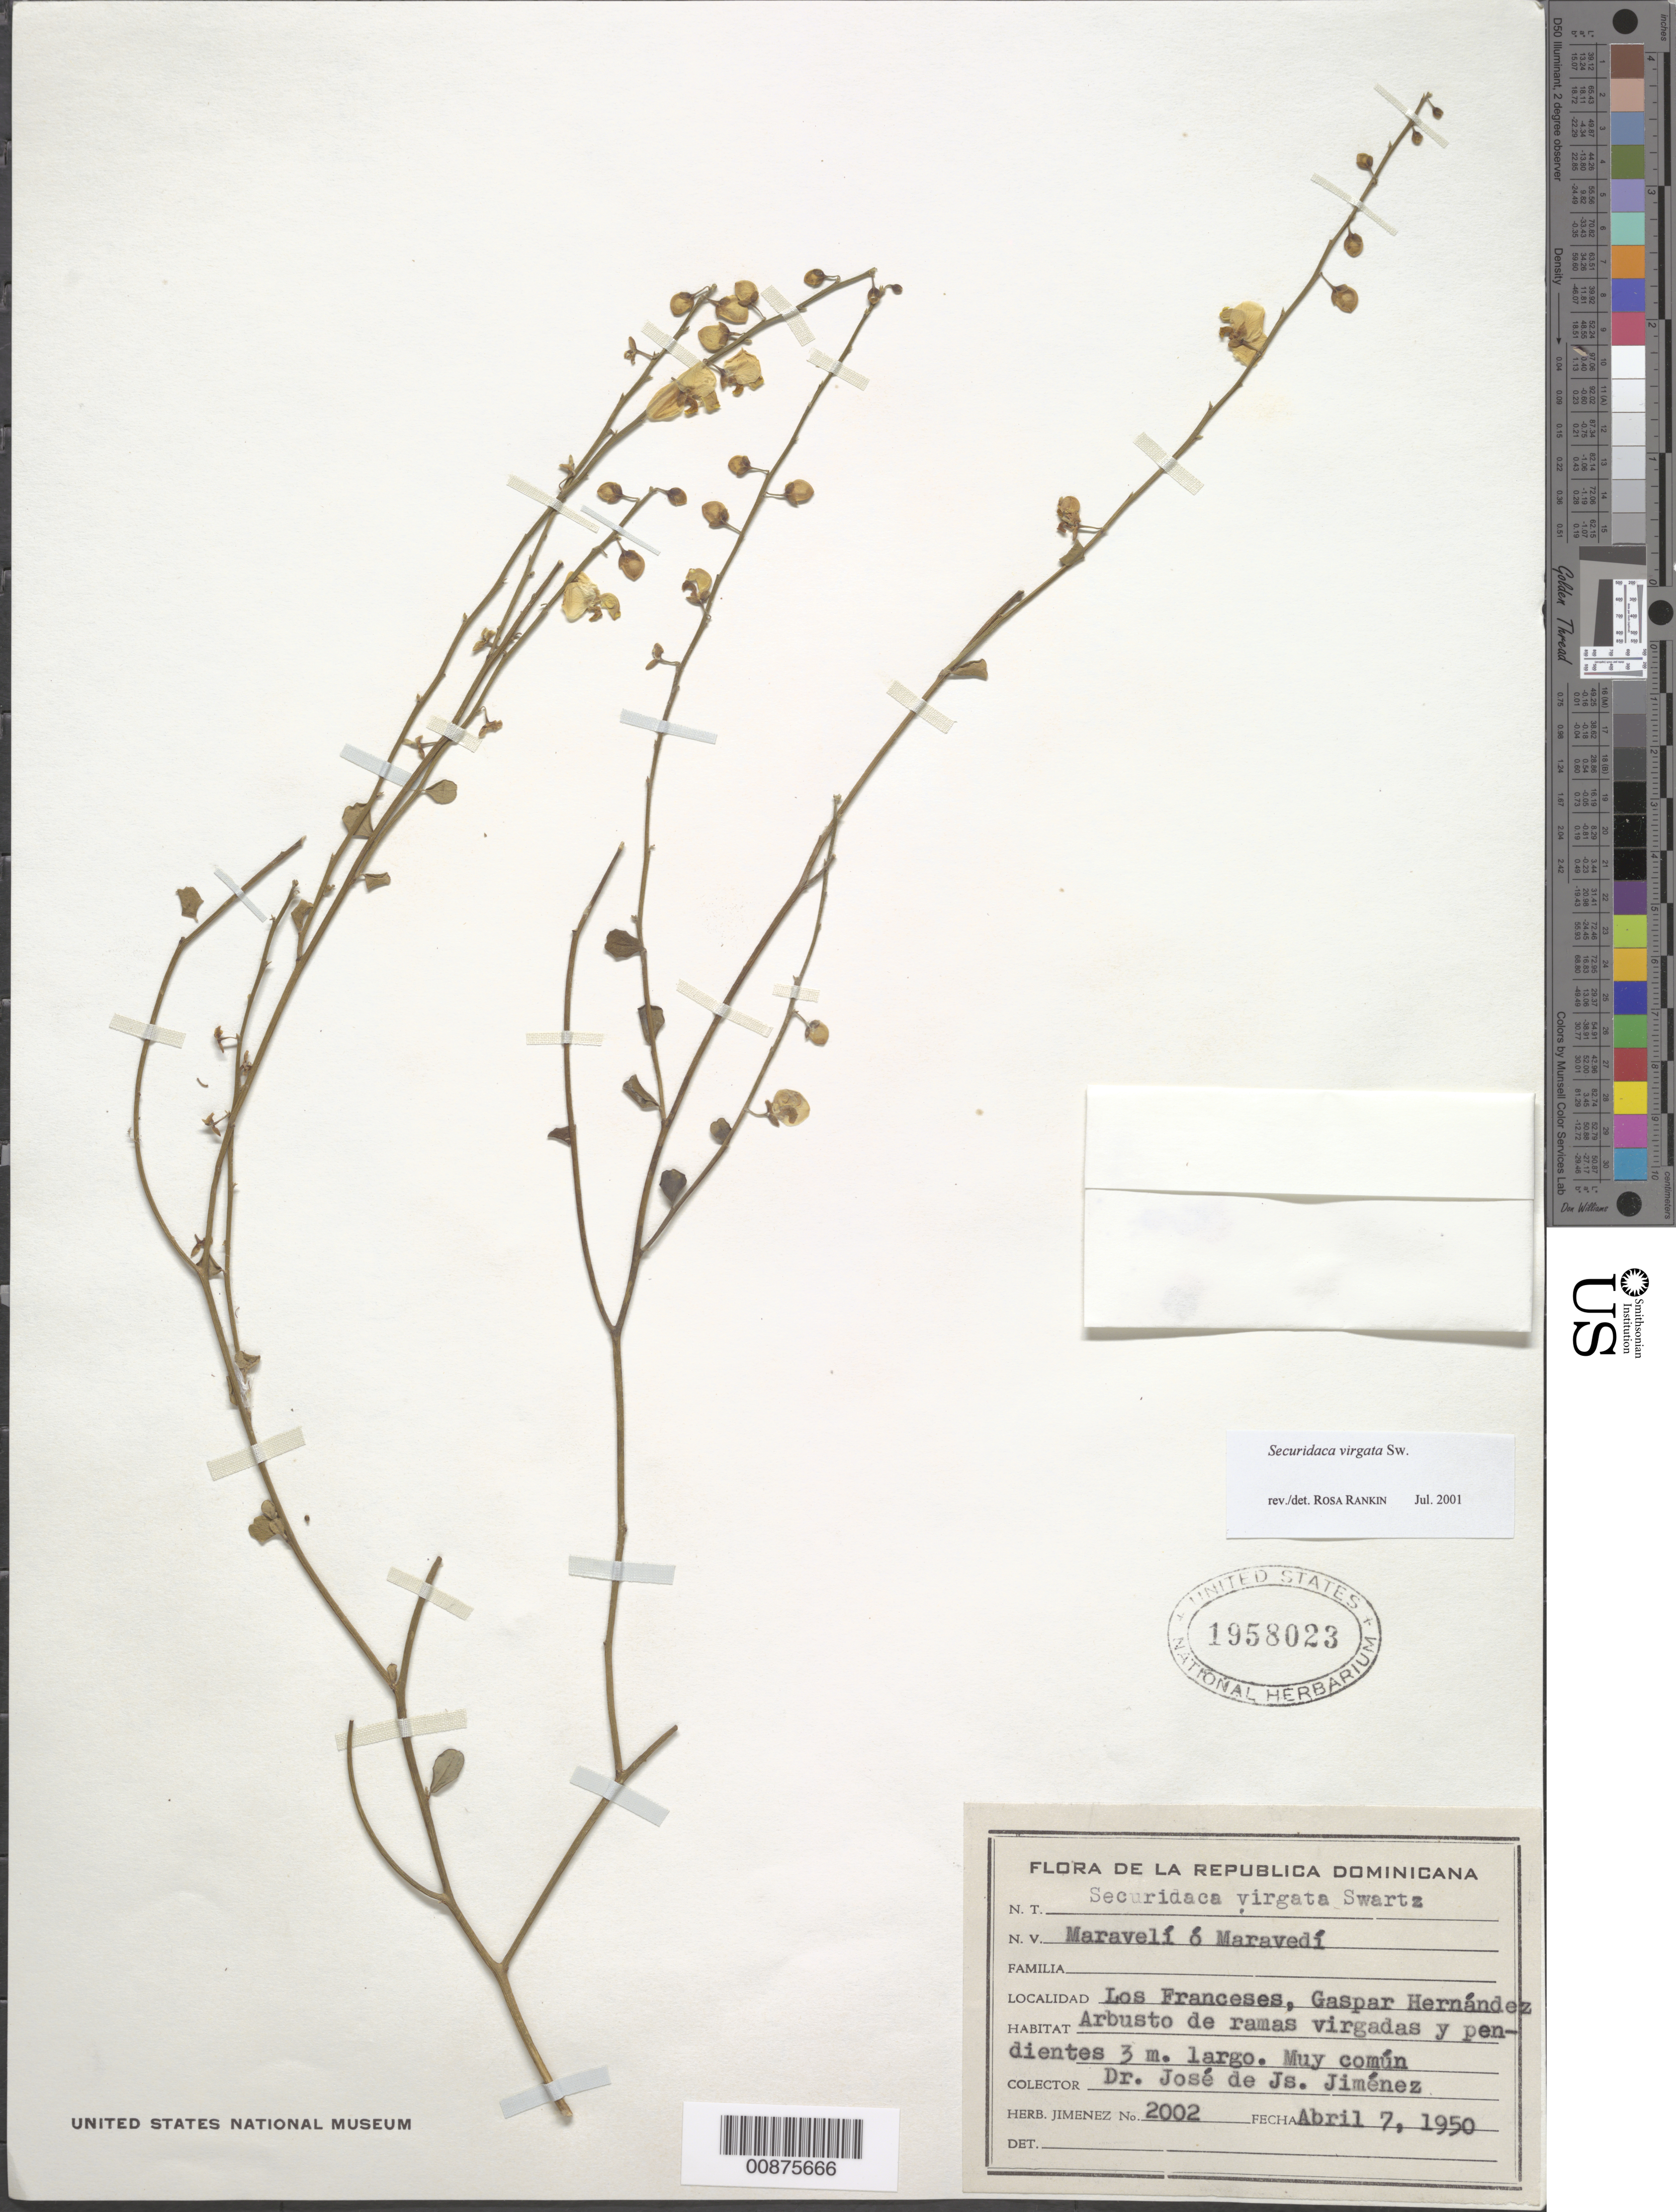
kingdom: Plantae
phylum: Tracheophyta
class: Magnoliopsida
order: Fabales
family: Polygalaceae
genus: Securidaca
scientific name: Securidaca virgata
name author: Sw.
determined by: Rankin Rodriguez, Rosa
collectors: J. J. Jiménez Almonte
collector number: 2002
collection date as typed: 07 Apr 1950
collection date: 1950-04-07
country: Dominican Republic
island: Hispaniola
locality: Los Franceses, Gaspar Hernández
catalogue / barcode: US 1958023